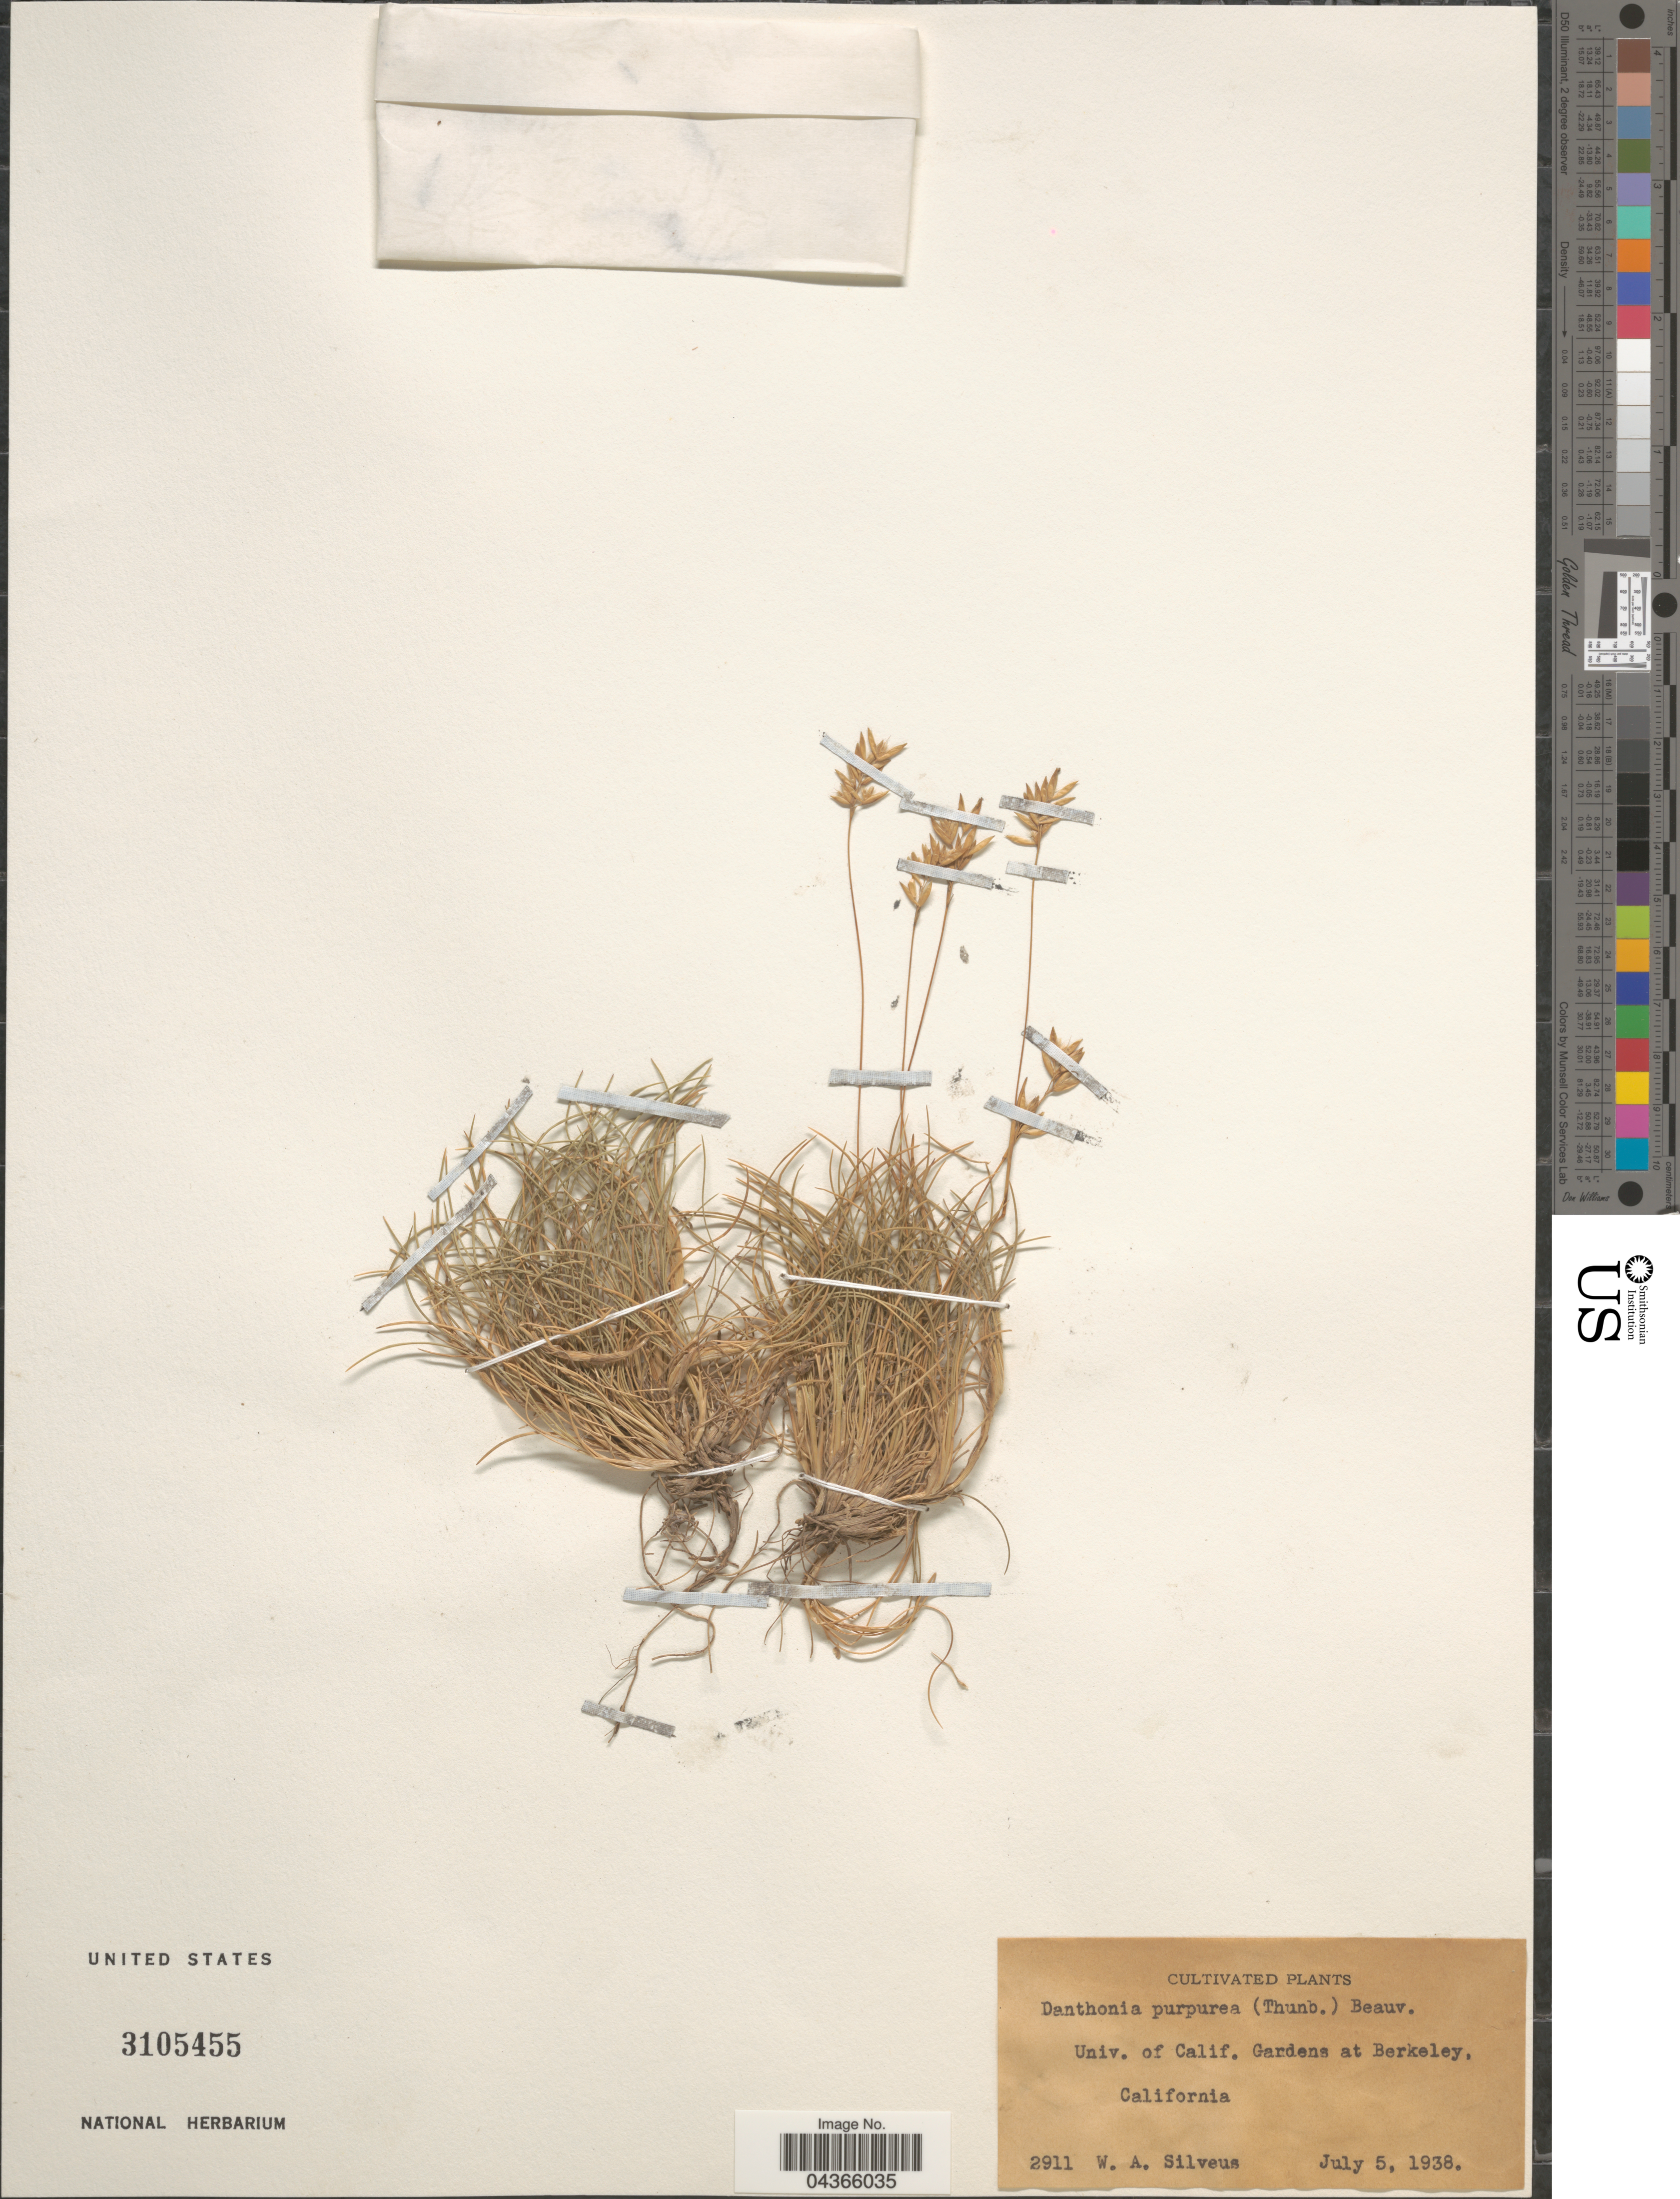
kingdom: Plantae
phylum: Tracheophyta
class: Liliopsida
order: Poales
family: Poaceae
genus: Tribolium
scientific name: Tribolium purpureum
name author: (L. f.) Verboom & H.P. Linder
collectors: W. Silveus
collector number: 2911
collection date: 1938-07-05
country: United States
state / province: California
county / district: Alameda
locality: Univ. of Calif. Gardens at Berkeley.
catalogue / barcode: US 3105455